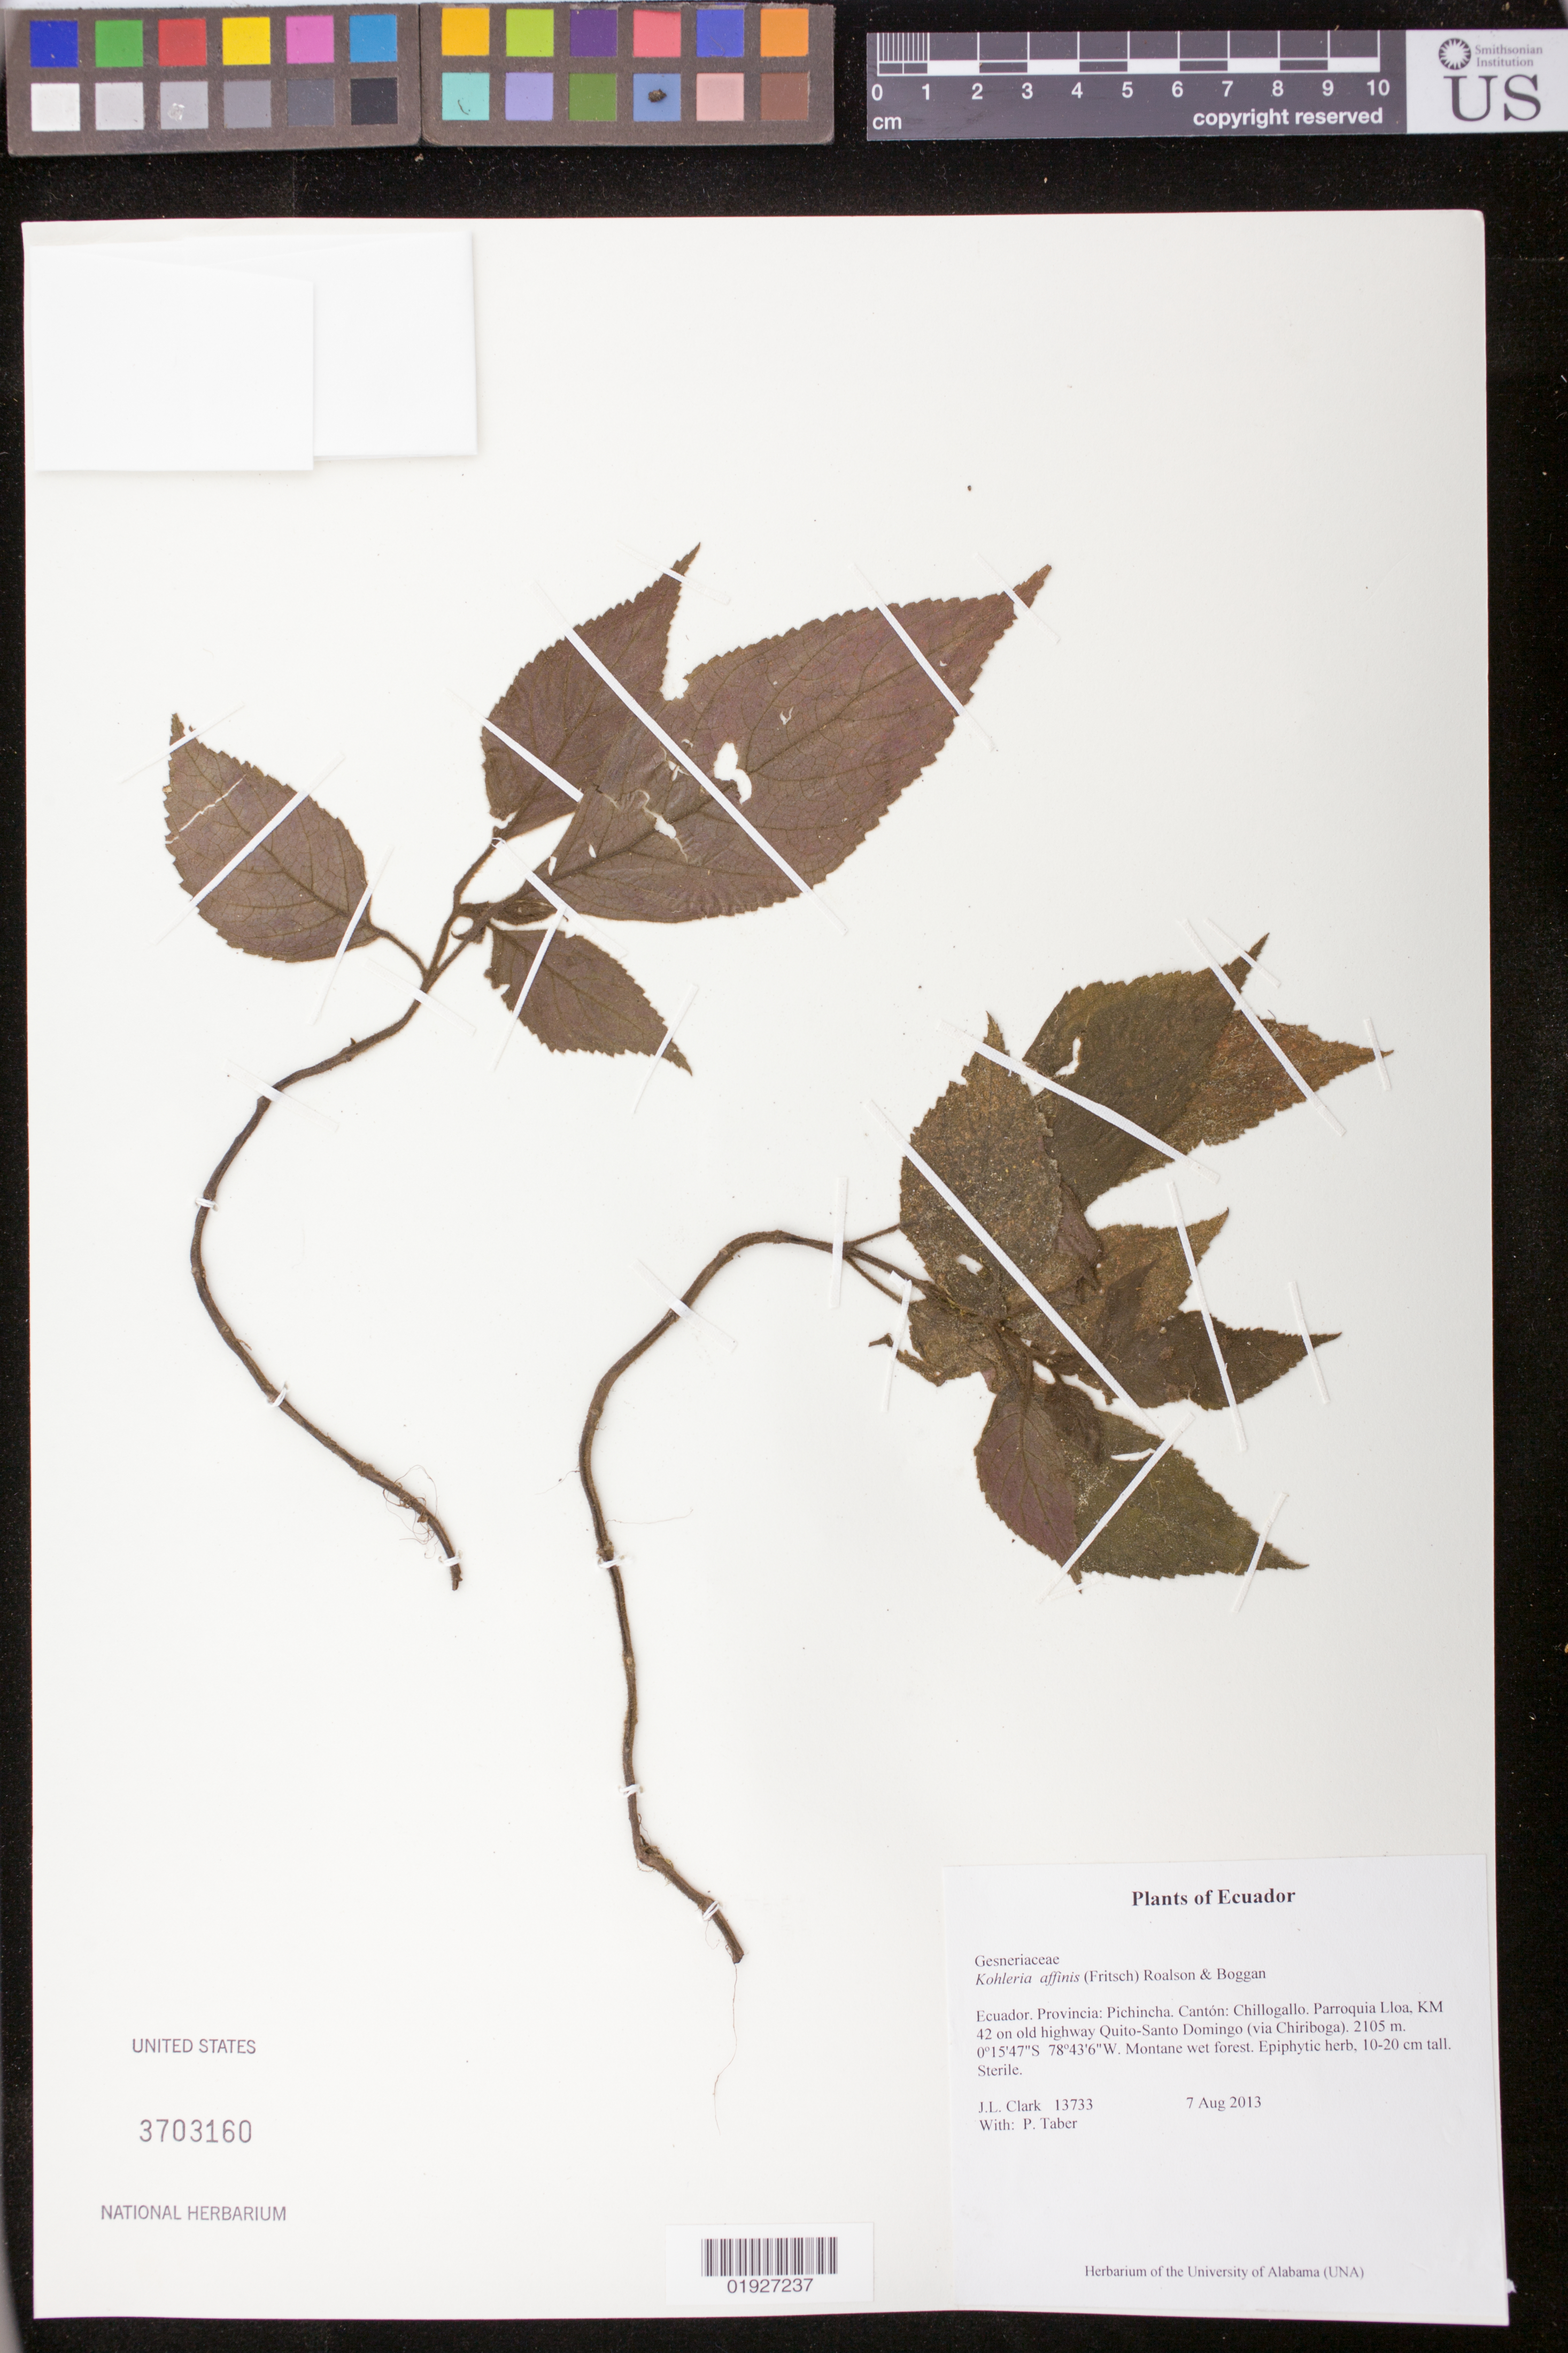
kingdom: Plantae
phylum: Tracheophyta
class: Magnoliopsida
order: Lamiales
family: Gesneriaceae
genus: Kohleria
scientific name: Kohleria affinis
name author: (Fritsch) Roalson & Boggan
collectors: J. L. Clark & P. Taber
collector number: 13733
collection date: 2013-08-07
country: Ecuador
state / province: Pichincha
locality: Canton; Chillogallo. Parroquia Lloa, KM 42 on old highways Quito-Santo Domingo (via Chiriboga).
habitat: Montane wet forest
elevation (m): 2105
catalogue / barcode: US 3703160